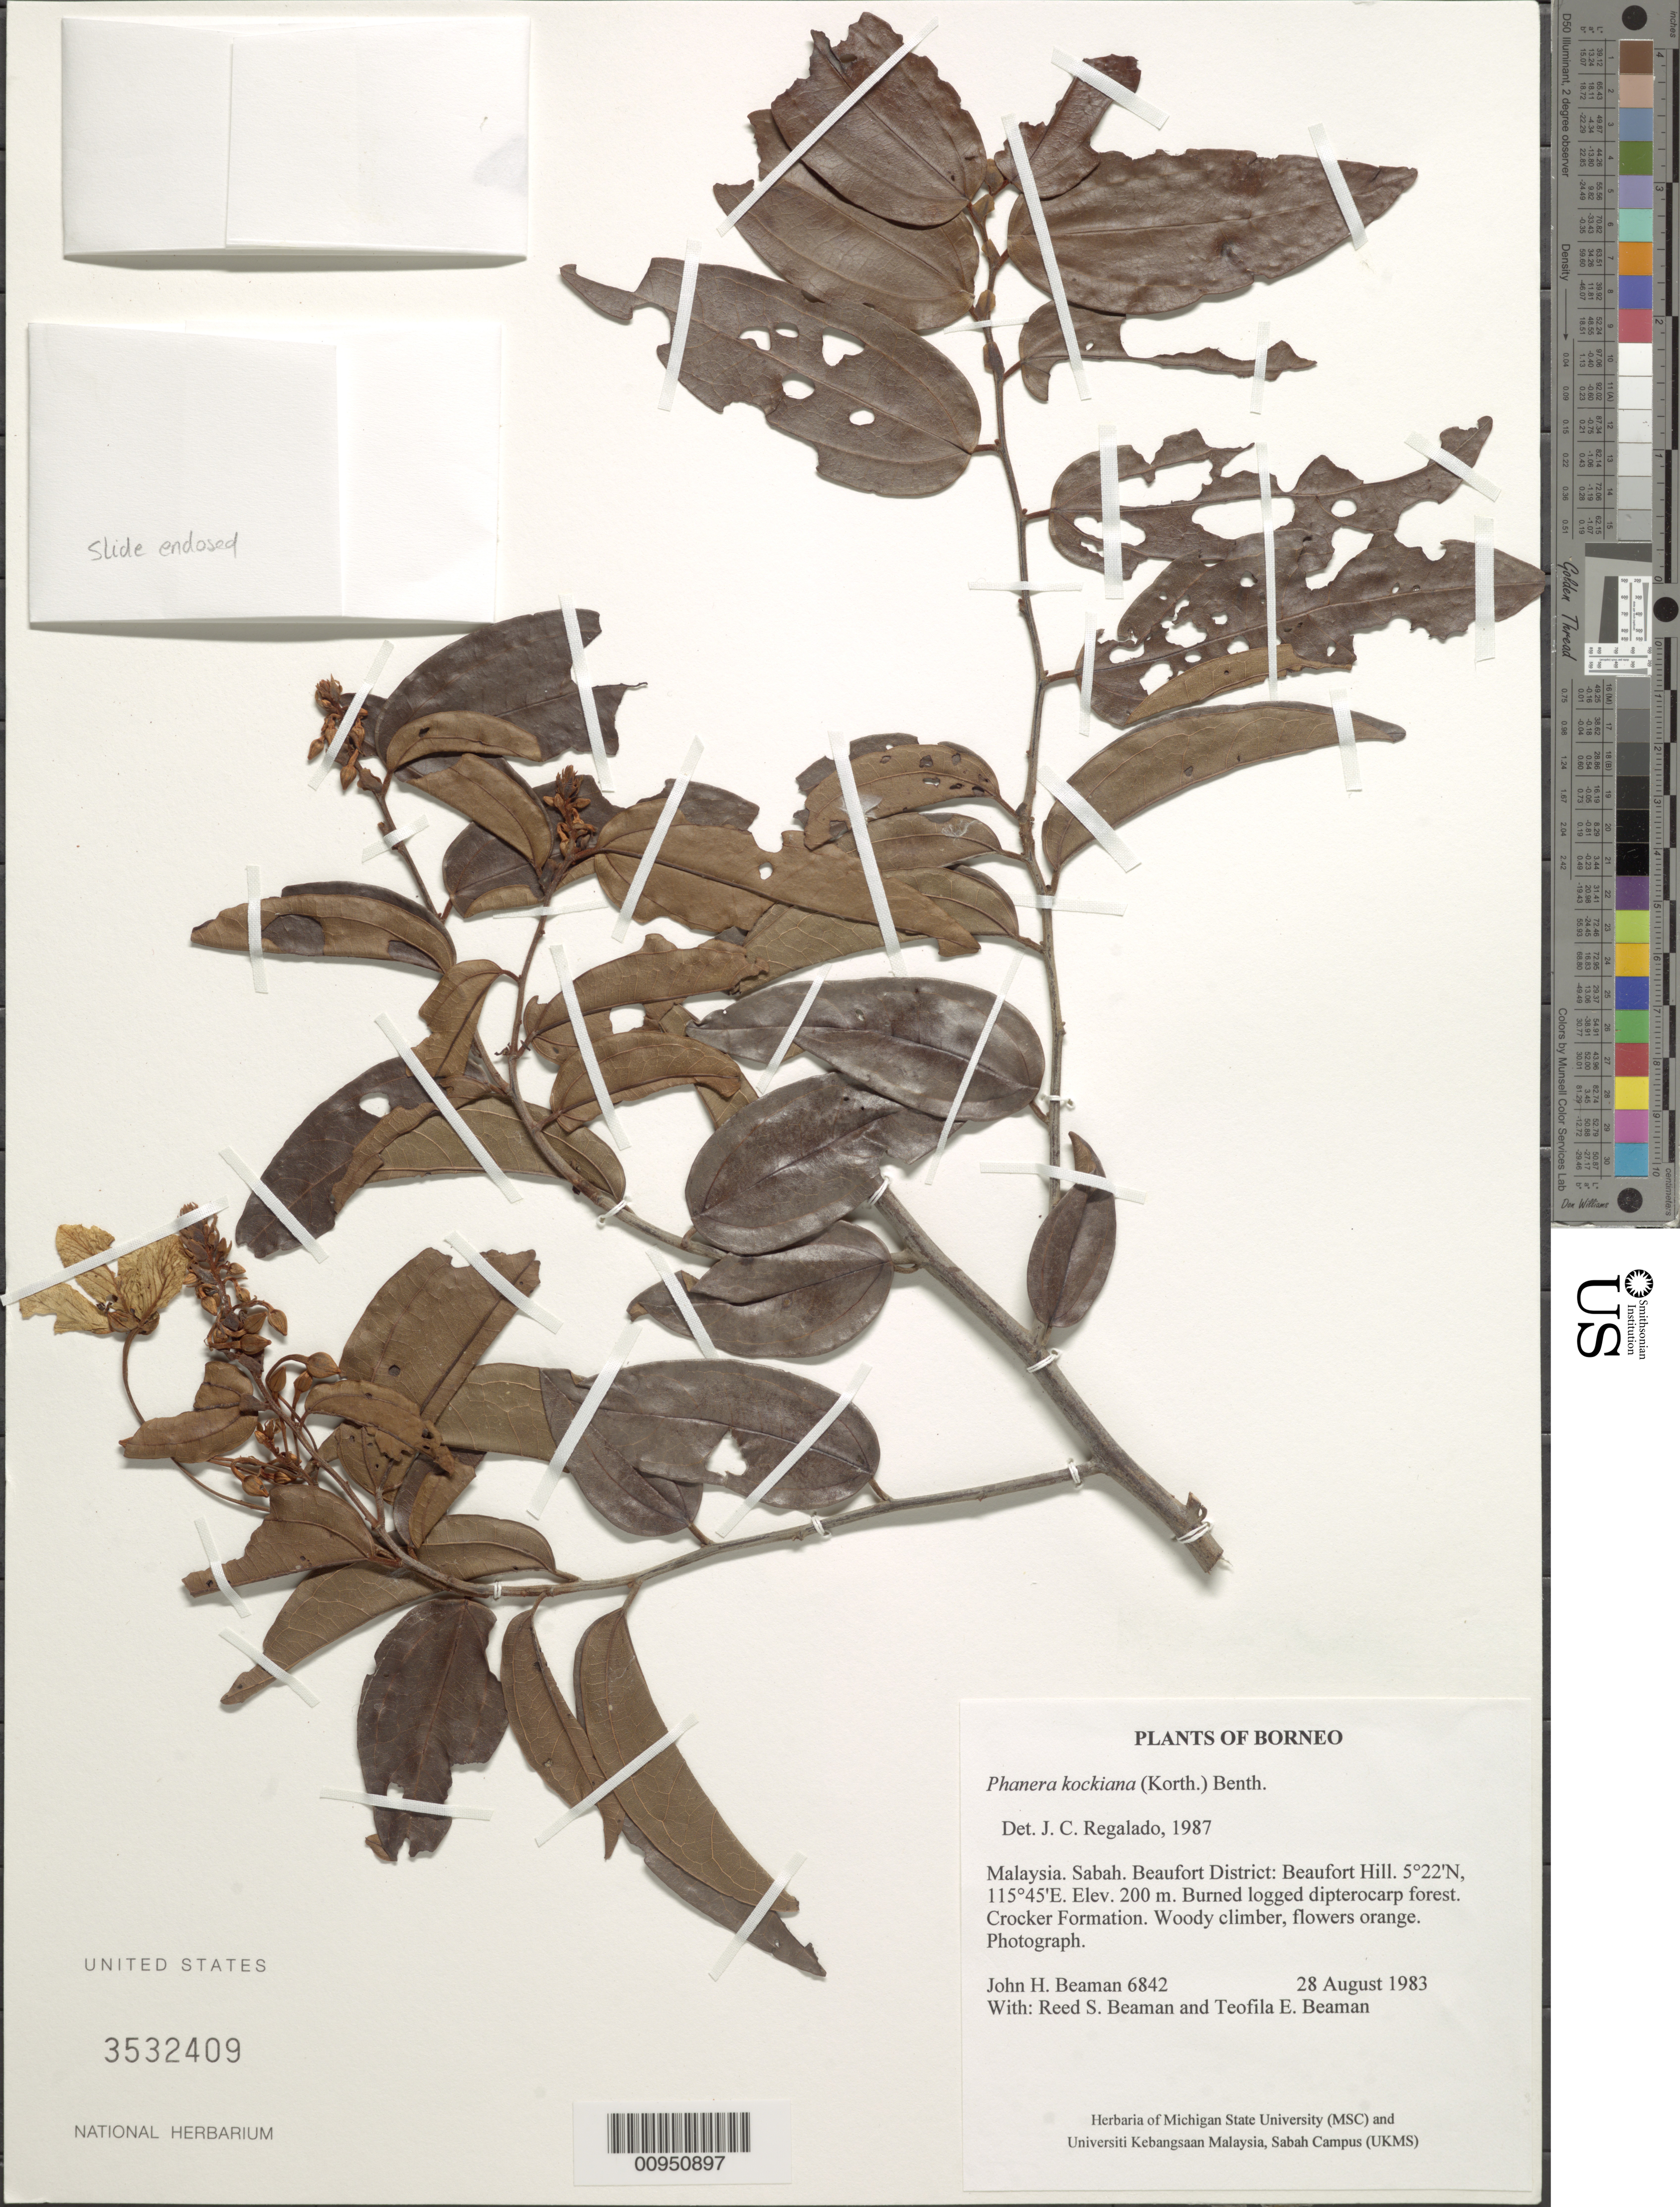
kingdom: Plantae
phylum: Tracheophyta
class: Magnoliopsida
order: Fabales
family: Fabaceae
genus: Phanera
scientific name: Phanera kockiana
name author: (Korth.) Benth.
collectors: J. H. Beaman, R. S. Beaman & T. E. Beaman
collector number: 6842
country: Malaysia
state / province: Sabah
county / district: Beaufort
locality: Beaufort Hill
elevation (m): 200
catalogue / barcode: US 3532409